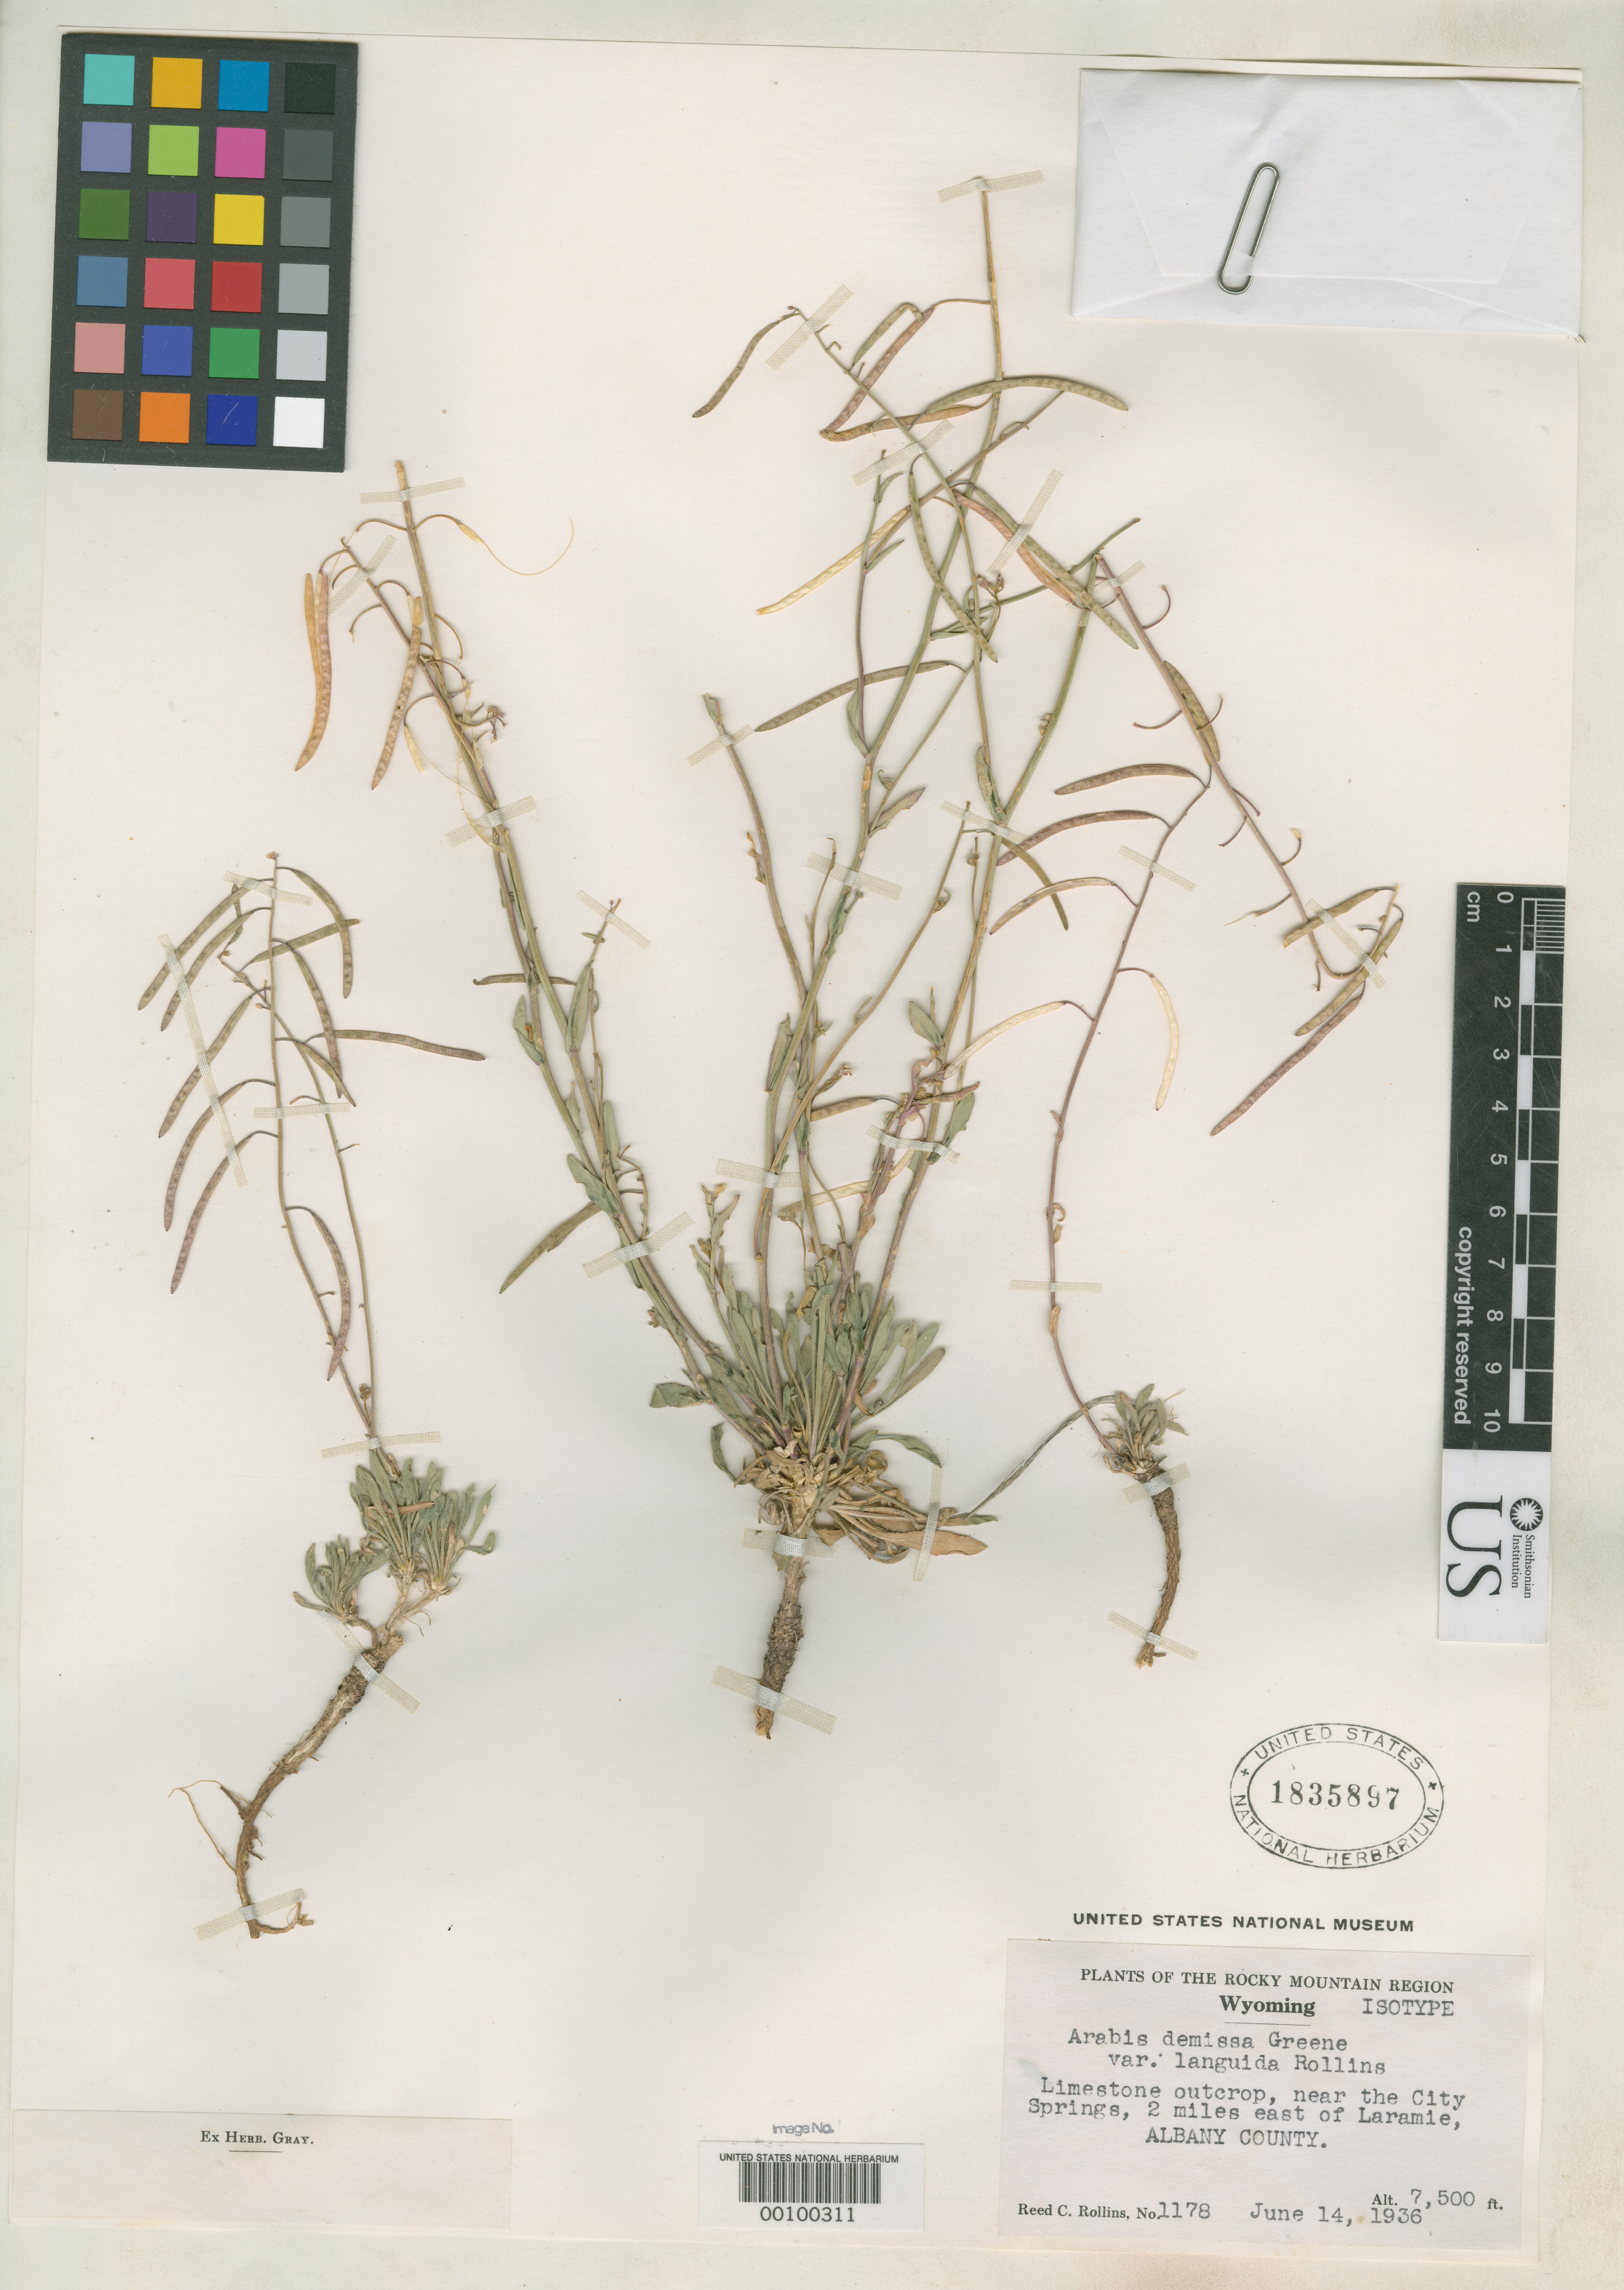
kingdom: Plantae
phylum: Tracheophyta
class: Magnoliopsida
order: Brassicales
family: Brassicaceae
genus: Arabis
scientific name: Arabis demissa var. languida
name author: Rollins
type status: Isotype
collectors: R. C. Rollins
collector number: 1178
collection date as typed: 14 Jun 1936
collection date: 1936-06-14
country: United States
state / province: Wyoming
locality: Near City Springs, E of Laramie.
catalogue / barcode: US 1835897